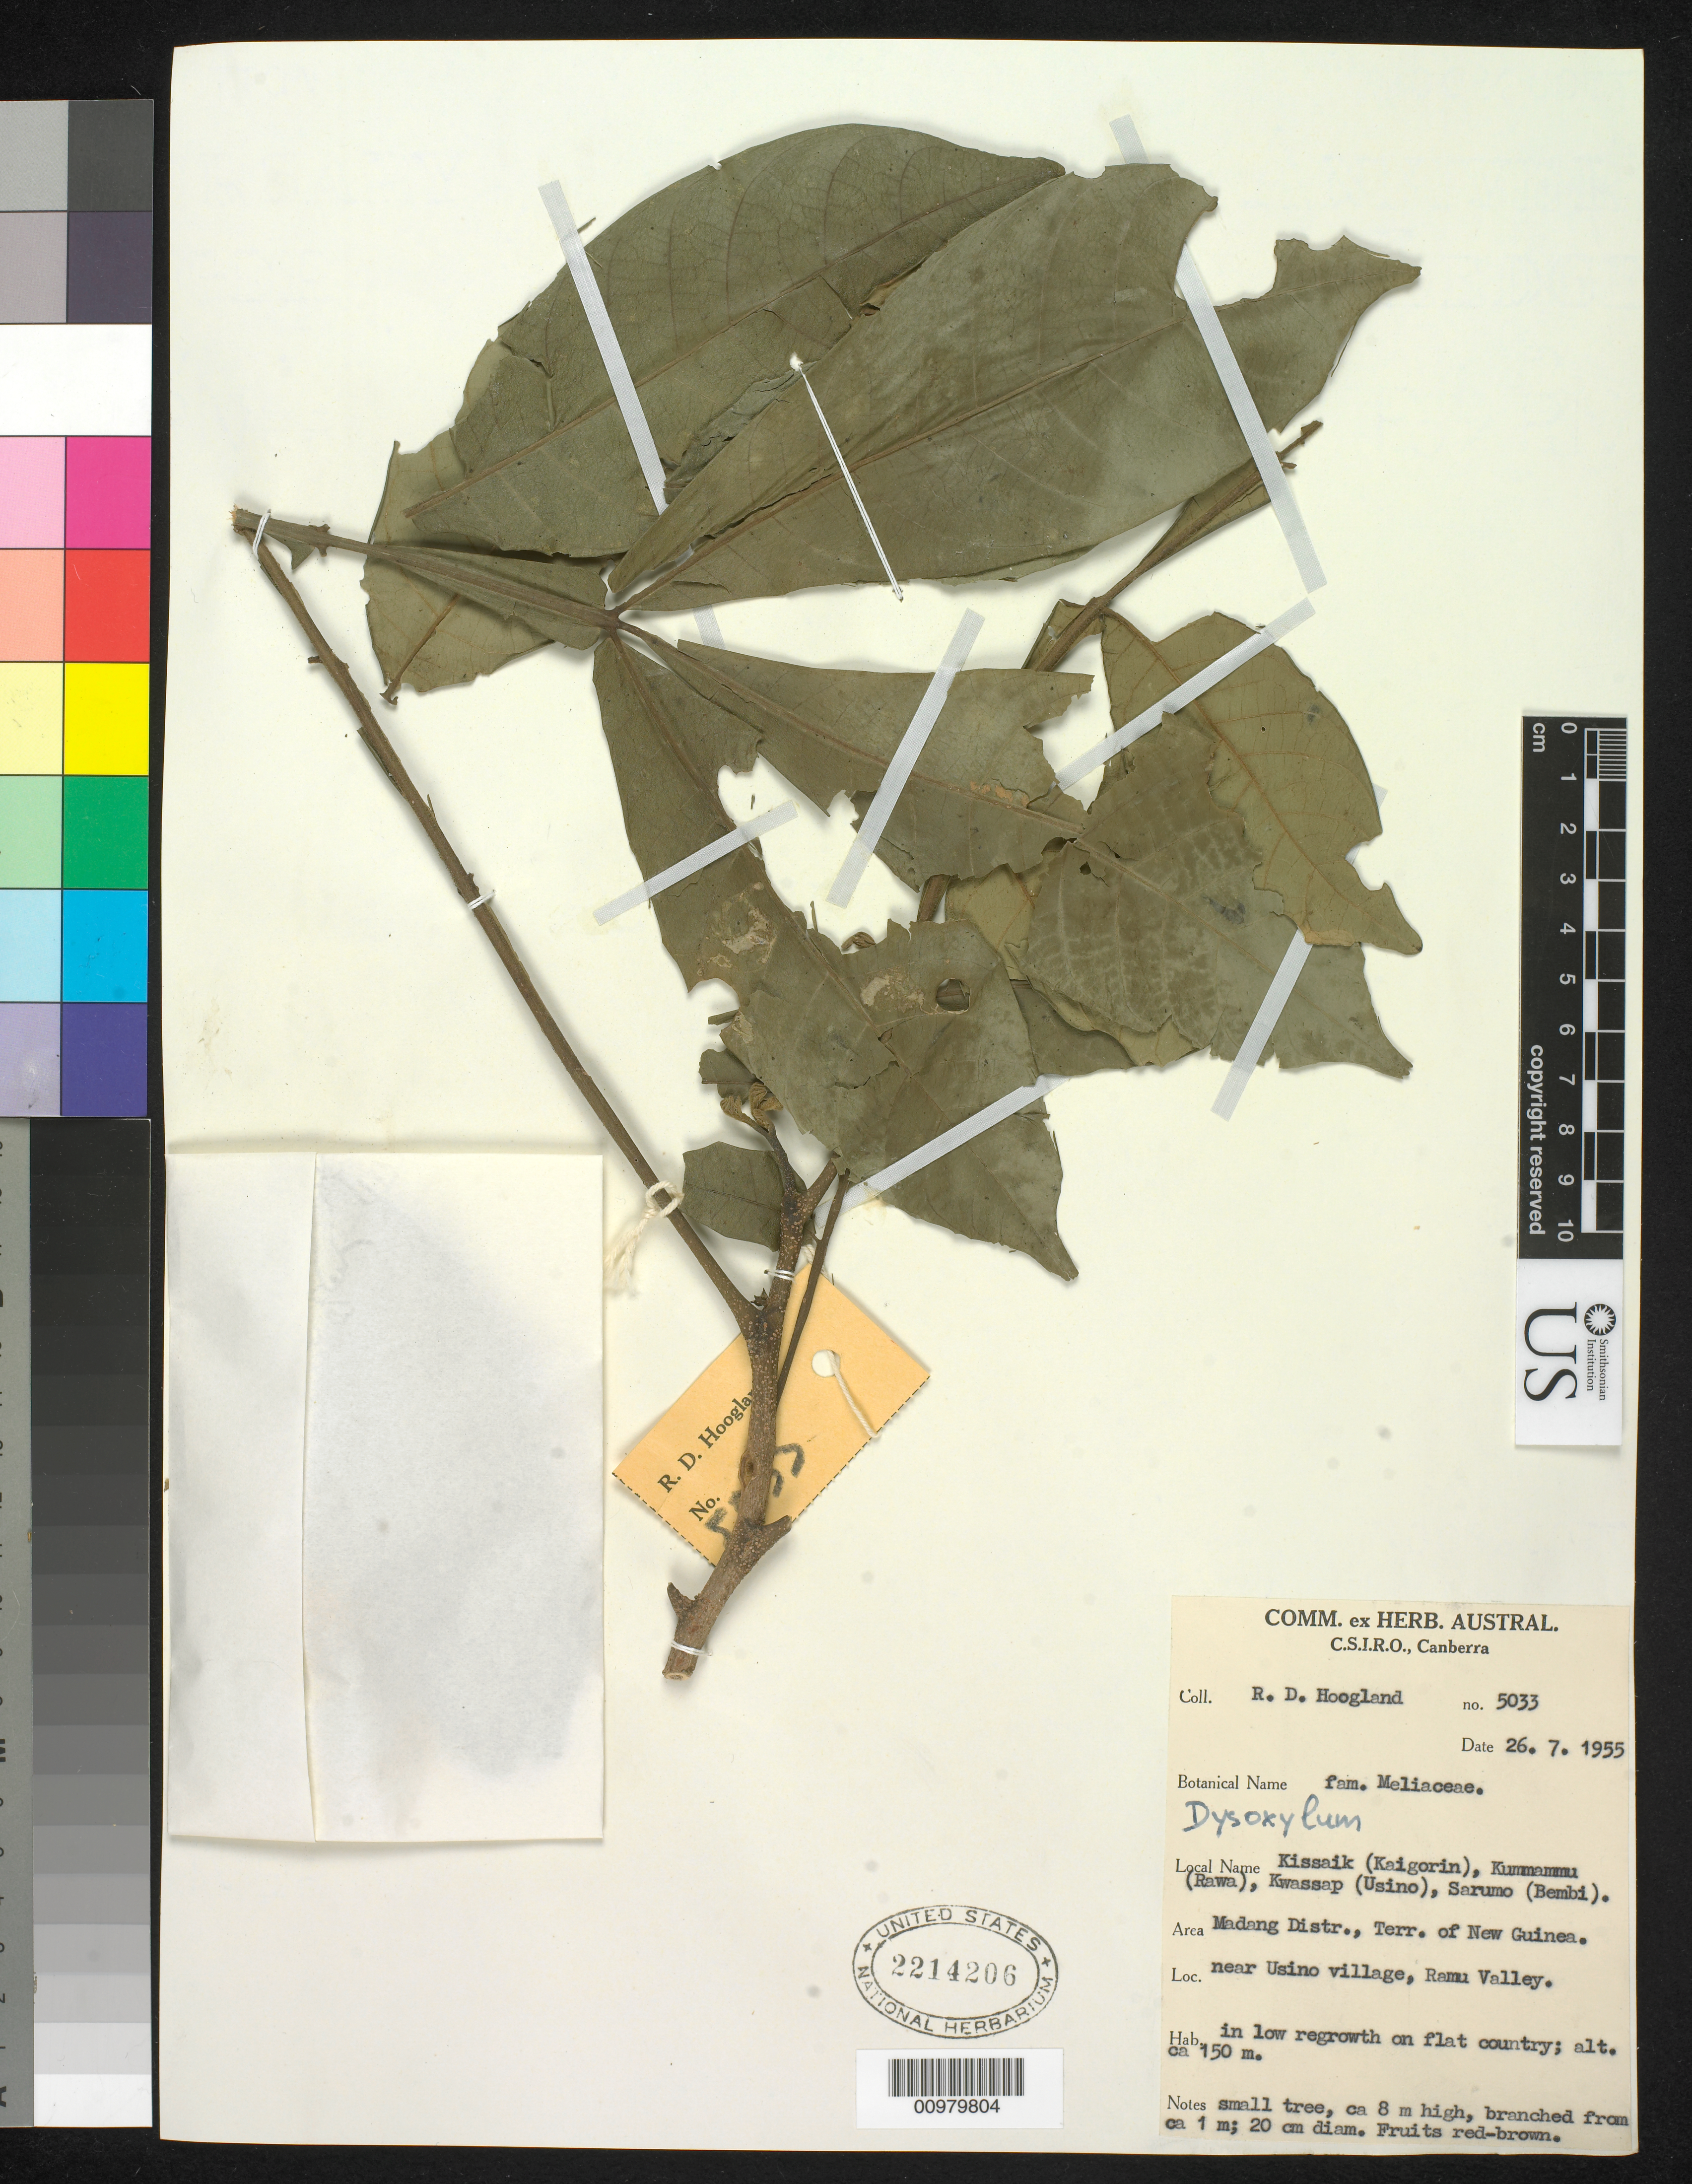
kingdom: Plantae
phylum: Tracheophyta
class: Magnoliopsida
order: Sapindales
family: Meliaceae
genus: Epicharis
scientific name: Epicharis alata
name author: (Harms) Harms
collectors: R. D. Hoogland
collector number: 5033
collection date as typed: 26 Jul 1955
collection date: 1955-07-26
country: Papua New Guinea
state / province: Madang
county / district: Usino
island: New Guinea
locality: Near Usiano village, Ramu Valley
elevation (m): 150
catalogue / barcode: US 2214206